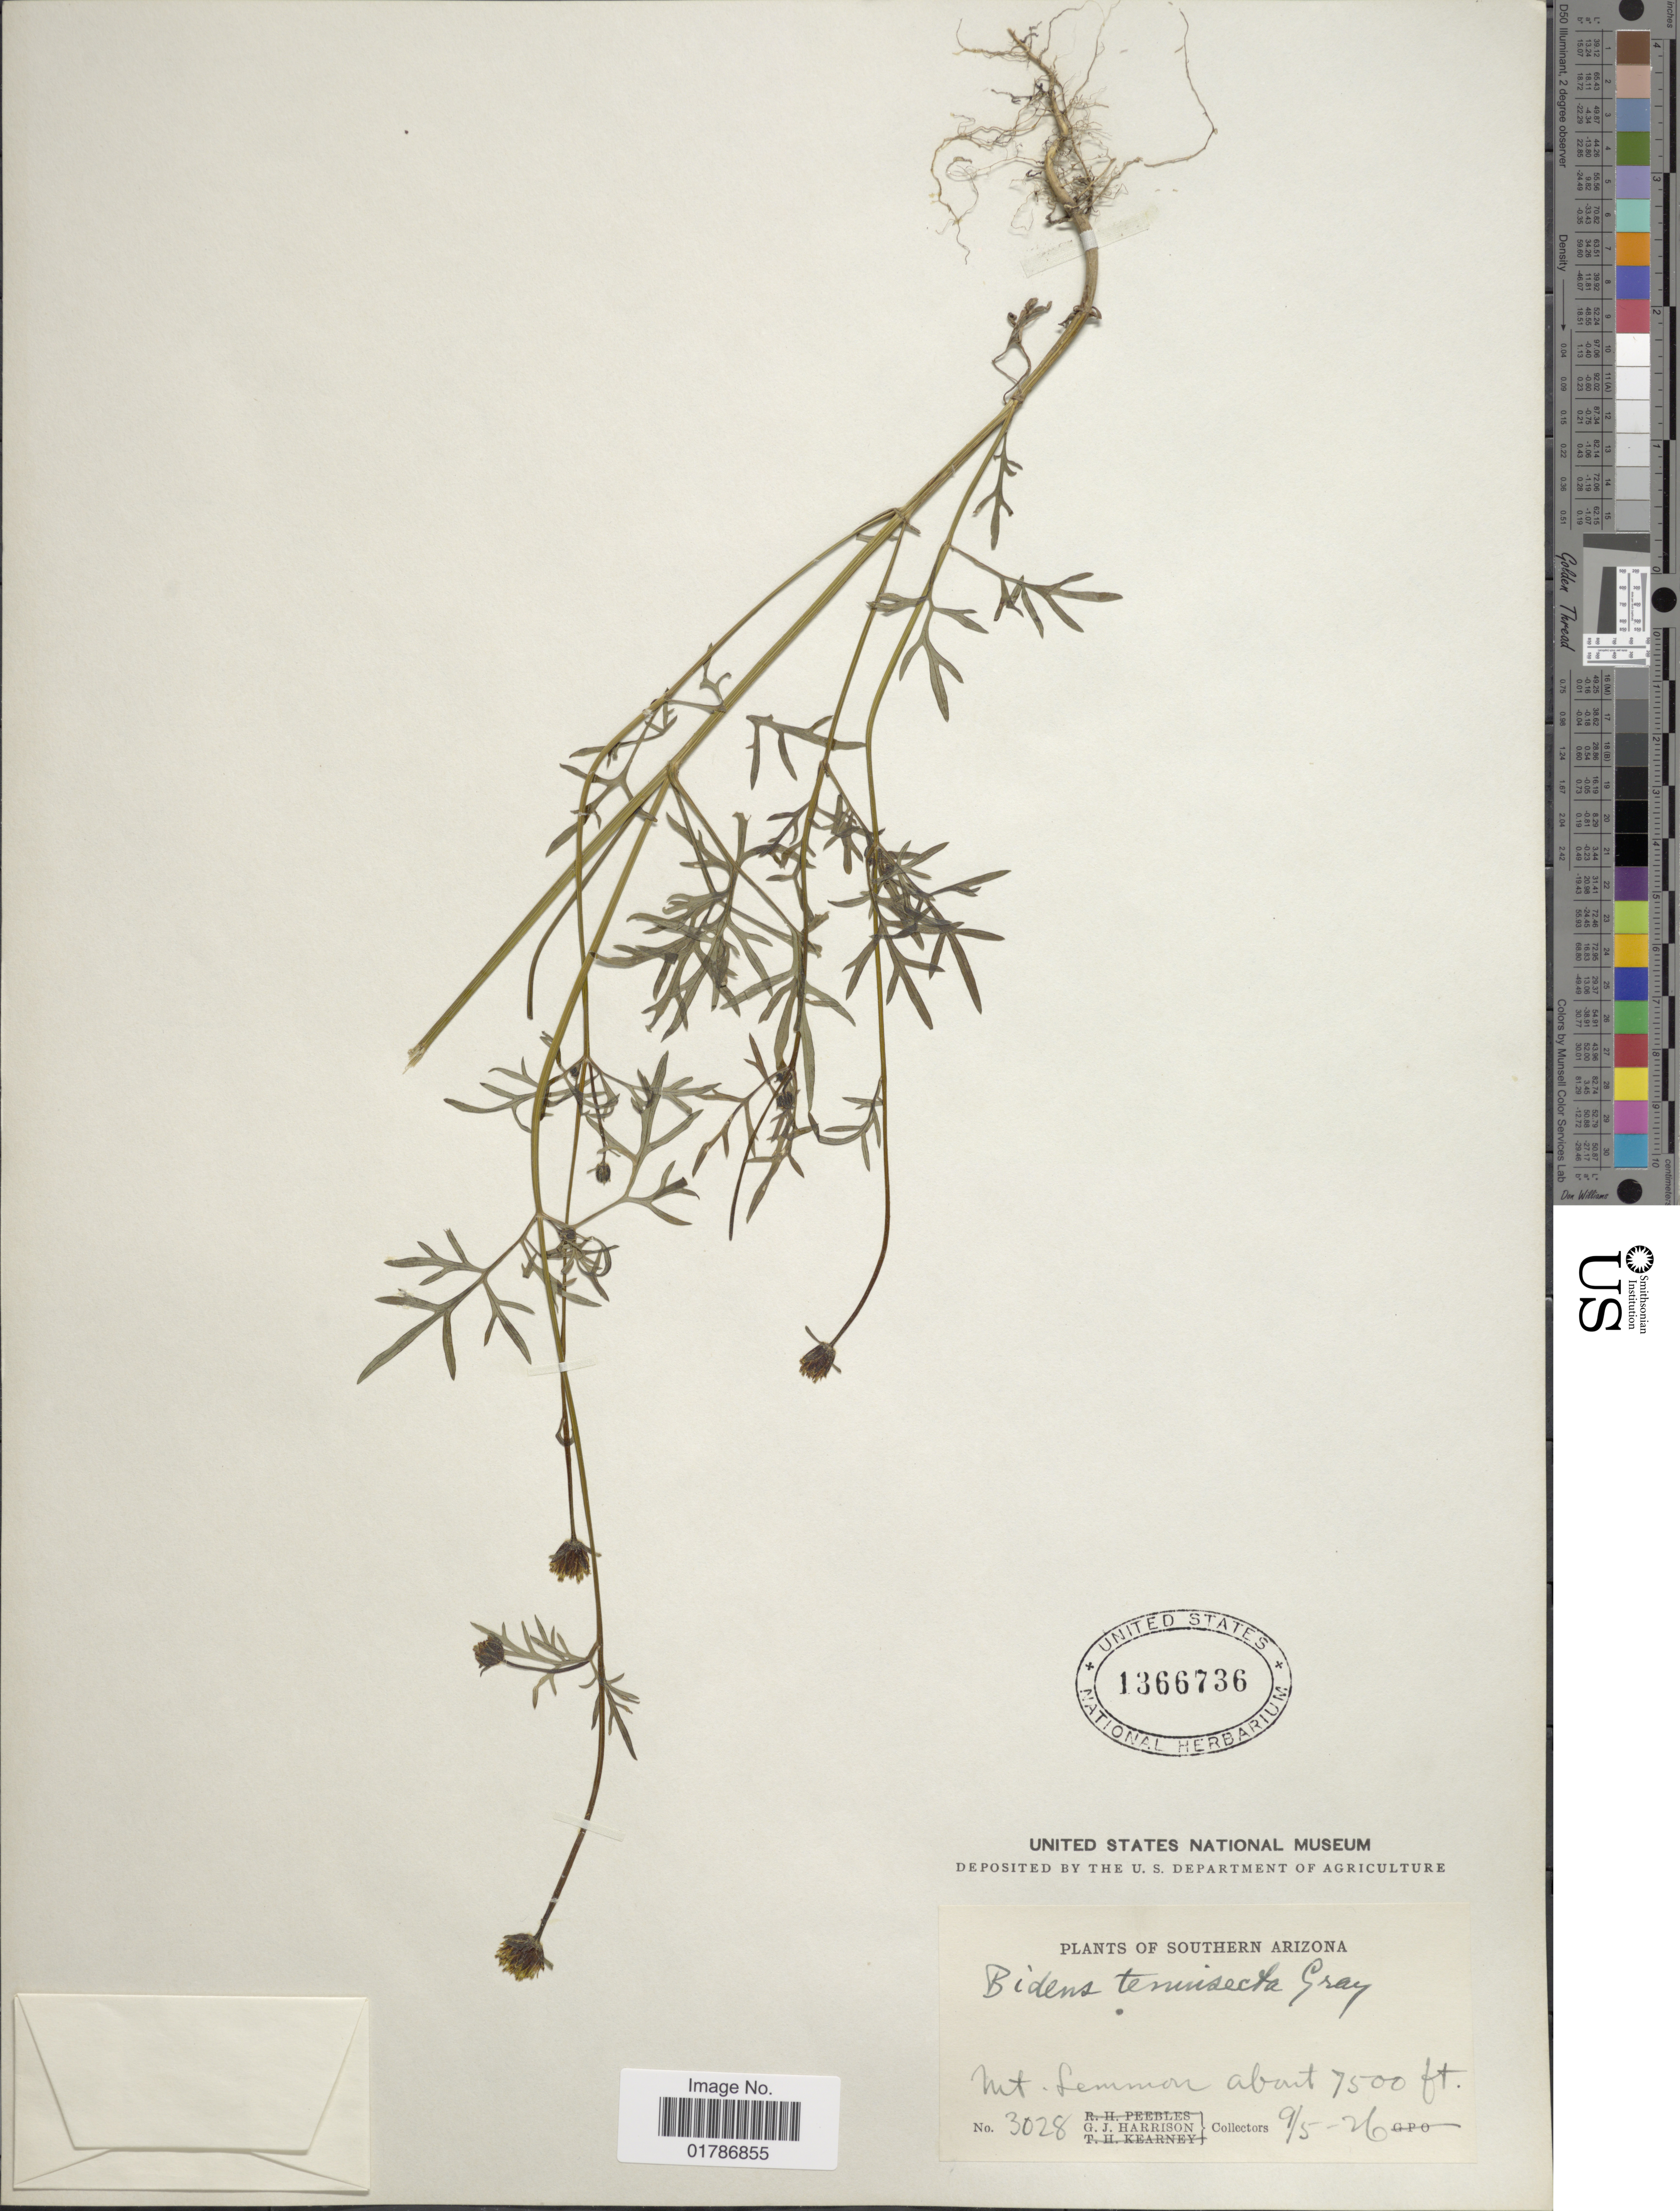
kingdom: Plantae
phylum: Tracheophyta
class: Magnoliopsida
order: Asterales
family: Asteraceae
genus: Bidens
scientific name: Bidens tenuisecta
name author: A. Gray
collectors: G. J. Harrison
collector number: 3028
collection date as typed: Transcribed d/m/y: 5/9/26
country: United States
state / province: Arizona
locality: Southern Arizona, Mt. Lemmon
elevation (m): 2286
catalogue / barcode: US 1366736